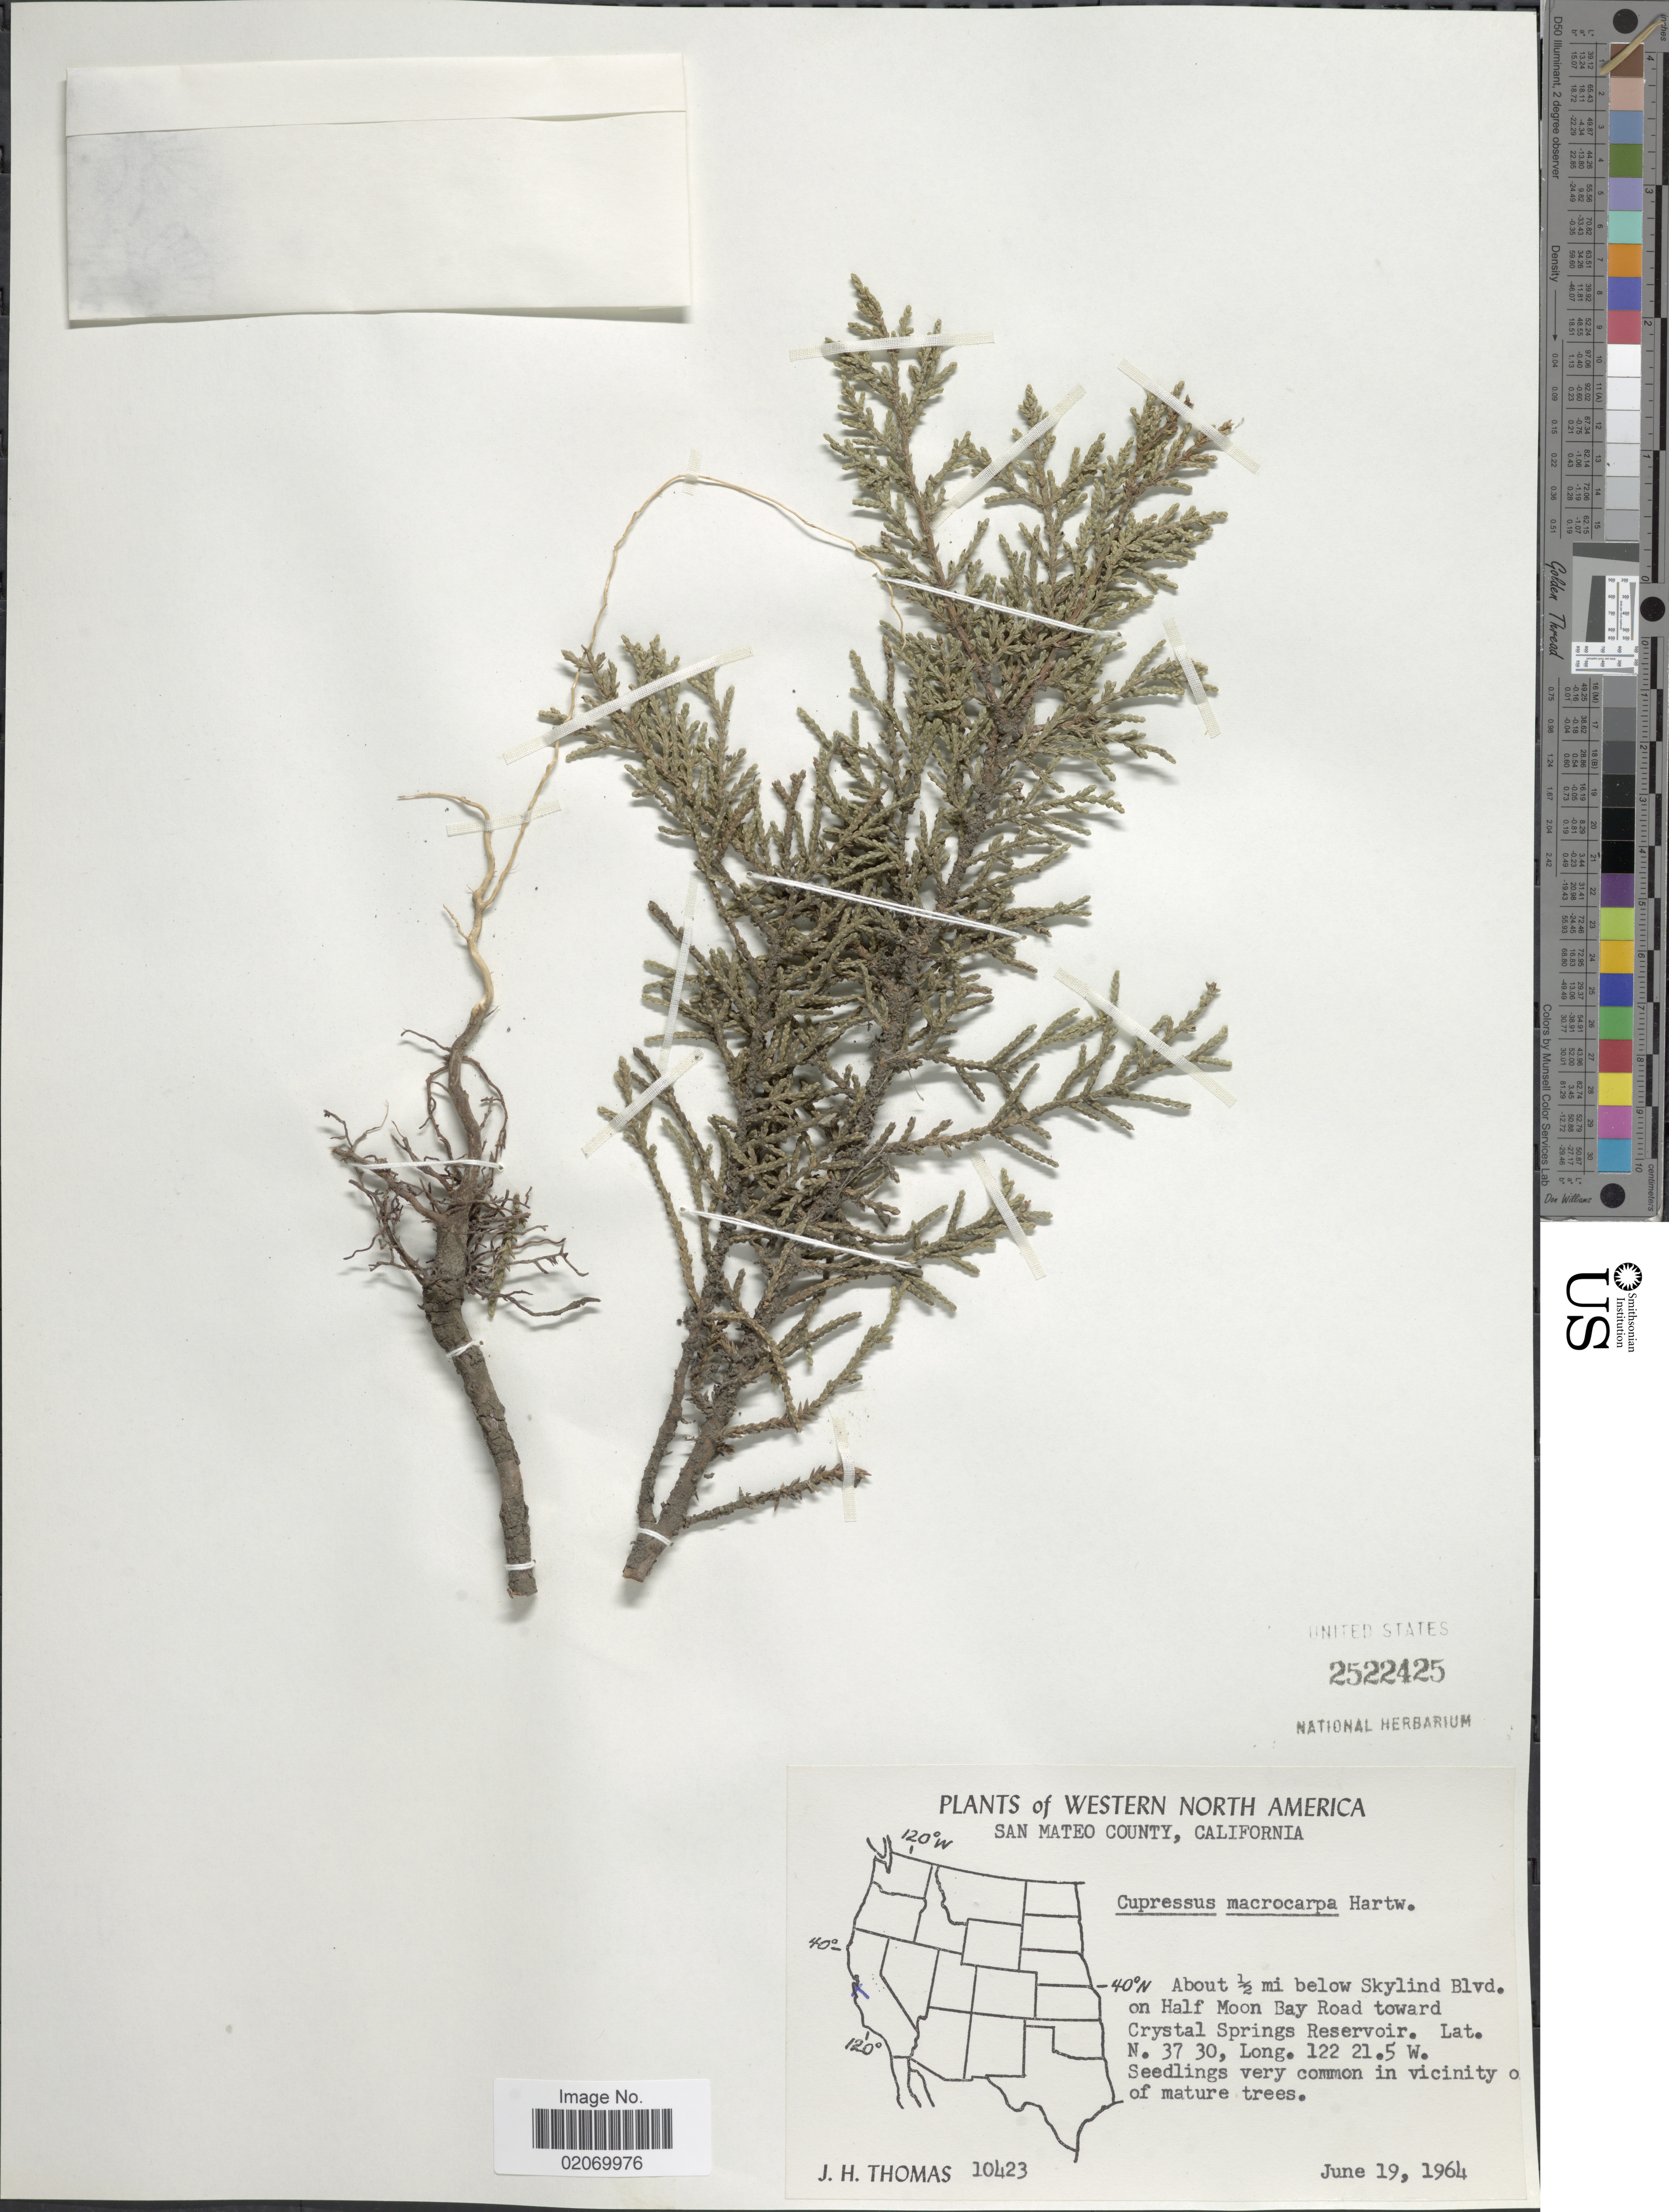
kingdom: Plantae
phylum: Tracheophyta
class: Pinopsida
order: Pinales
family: Cupressaceae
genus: Hesperocyparis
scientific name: Hesperocyparis macrocarpa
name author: (Hartw. ex Gordon) Bartel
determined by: (US) Smithsonian Institution - National Museum of Natural History - Department of Botany (UNITED STATES)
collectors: J. H. Thomas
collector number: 10423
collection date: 1964-06-19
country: United States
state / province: California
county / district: San Mateo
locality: Western North America, San Mateo County, about ½ mi below Skylind Blvd. on Half Moon Bay Road toward Crystal Springs Reservoir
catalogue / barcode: US 2522425